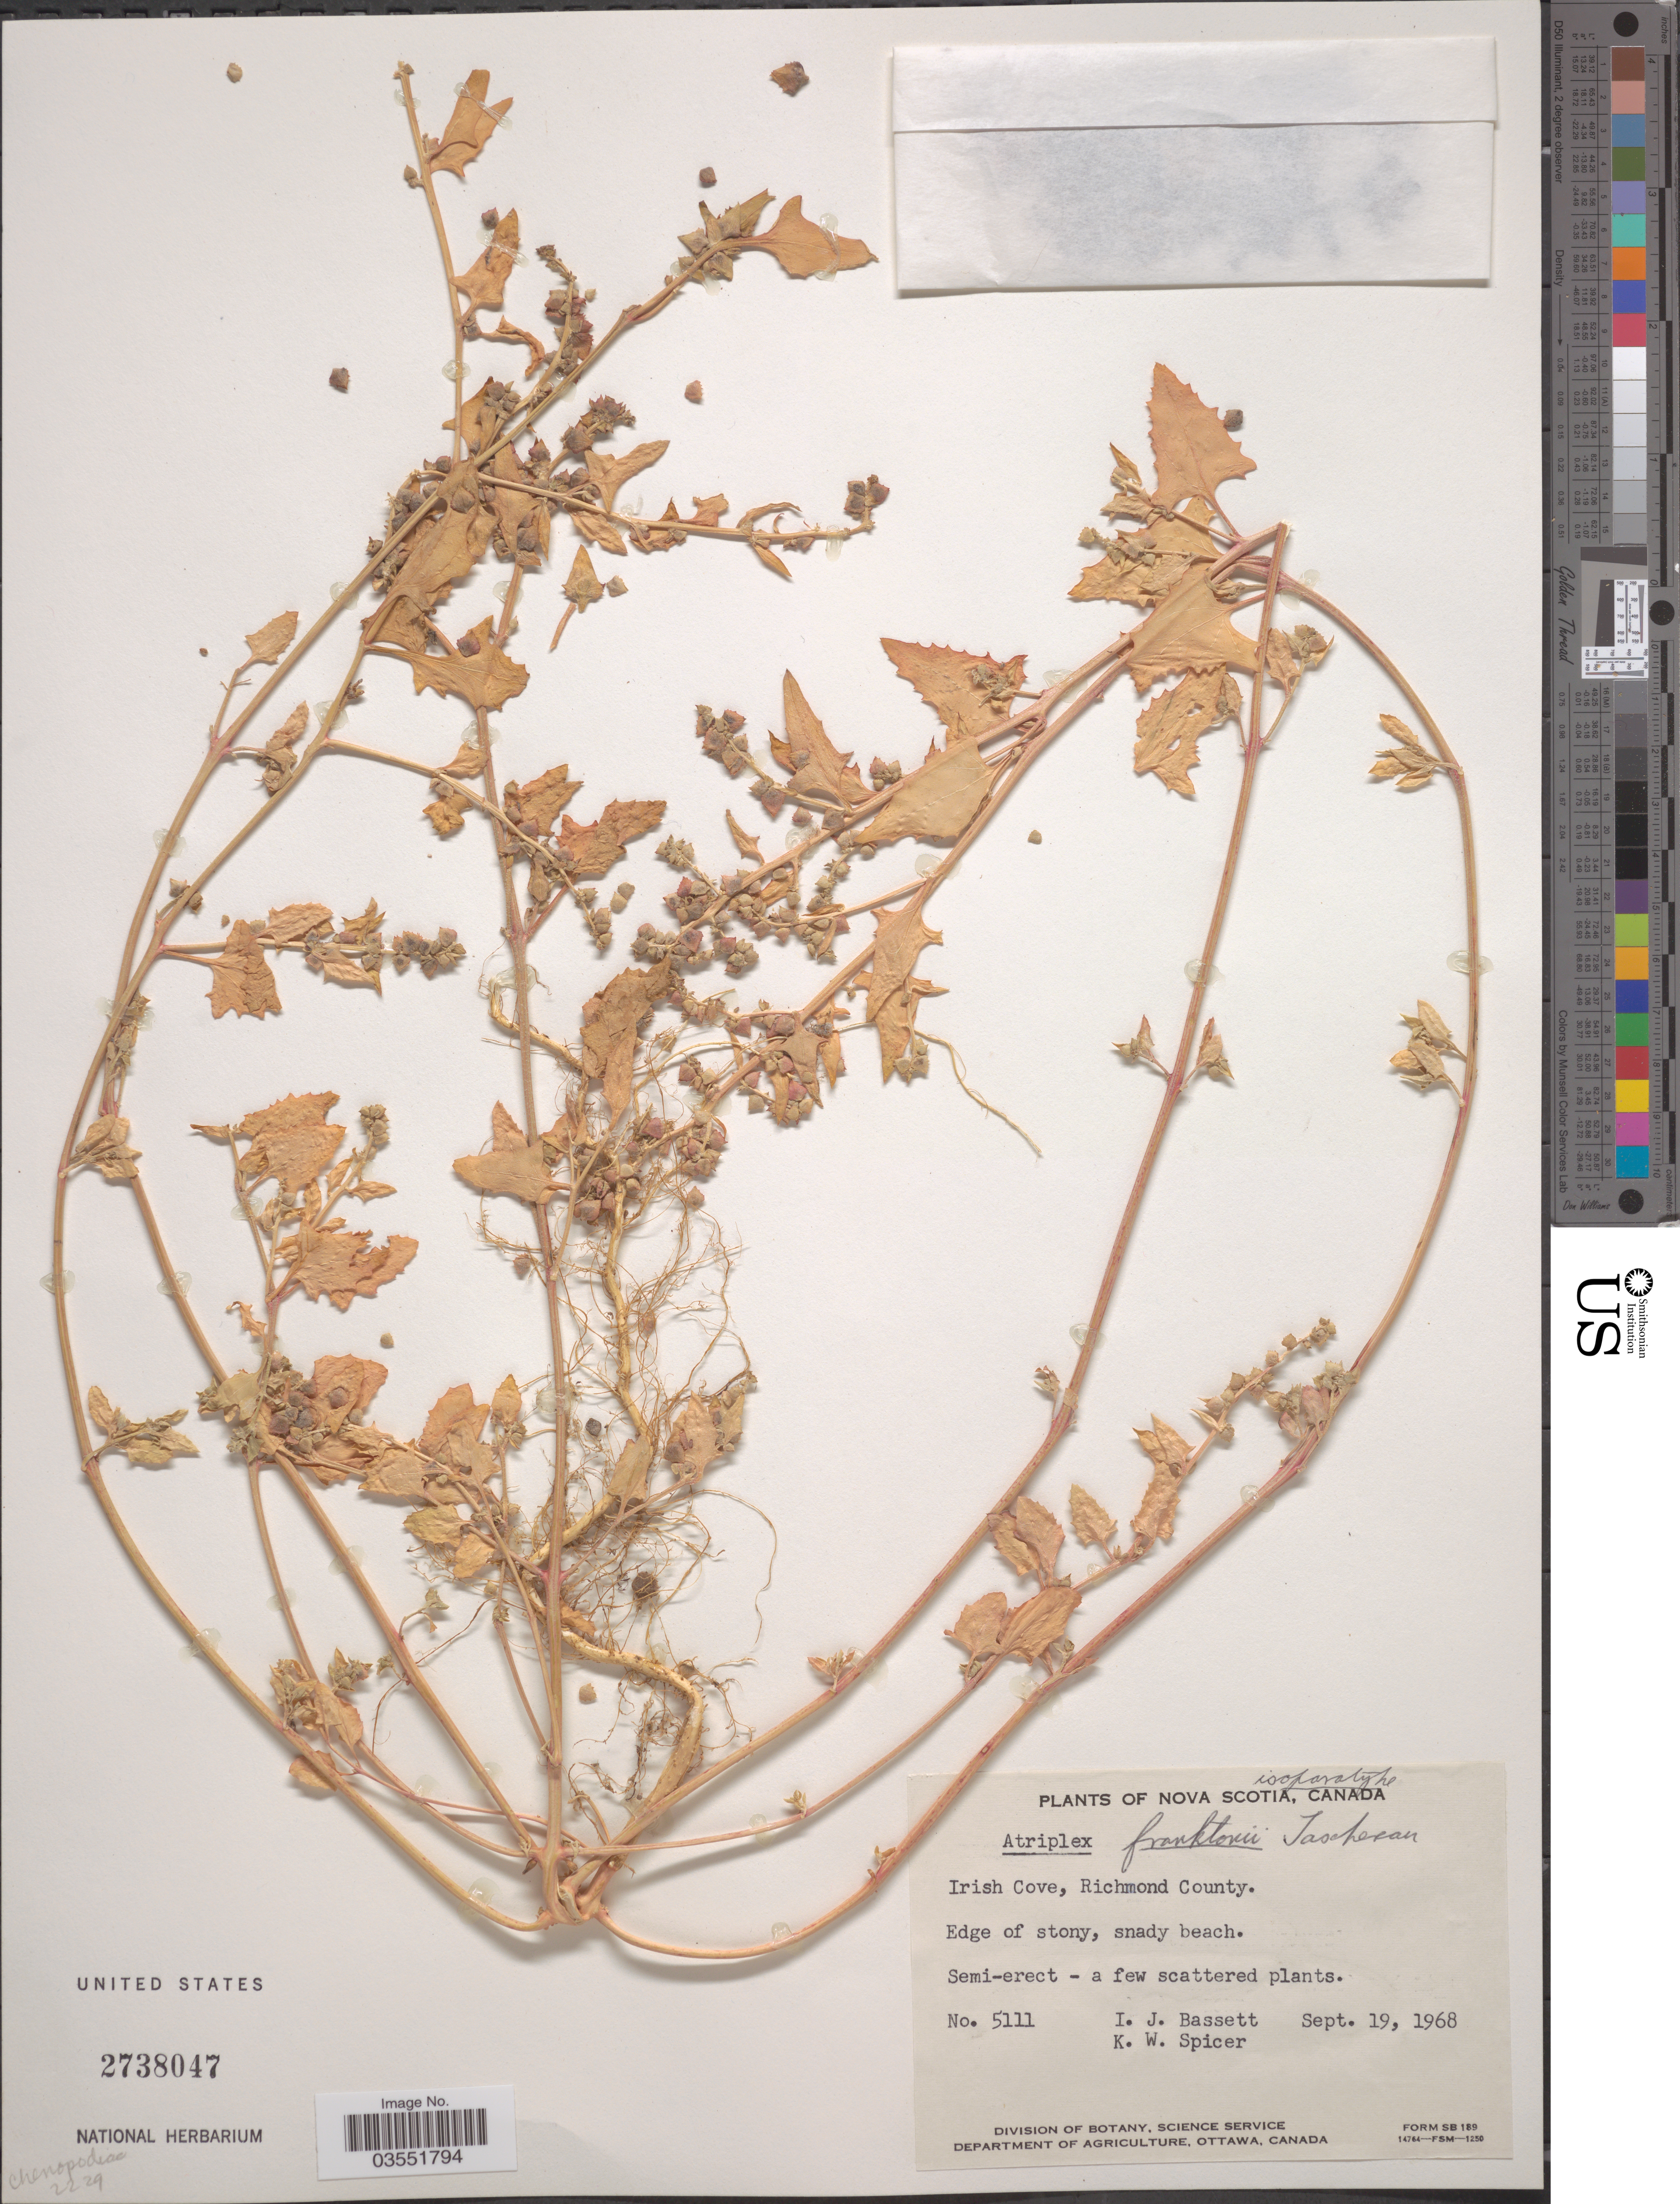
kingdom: Plantae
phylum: Tracheophyta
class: Magnoliopsida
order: Caryophyllales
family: Amaranthaceae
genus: Atriplex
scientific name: Atriplex franktonii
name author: Tascher.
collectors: I. Bassett & K. Spicer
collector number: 5111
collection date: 1968-09-19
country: Canada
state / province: Nova Scotia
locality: Irish Cove, Richmond County.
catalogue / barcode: US 2738047